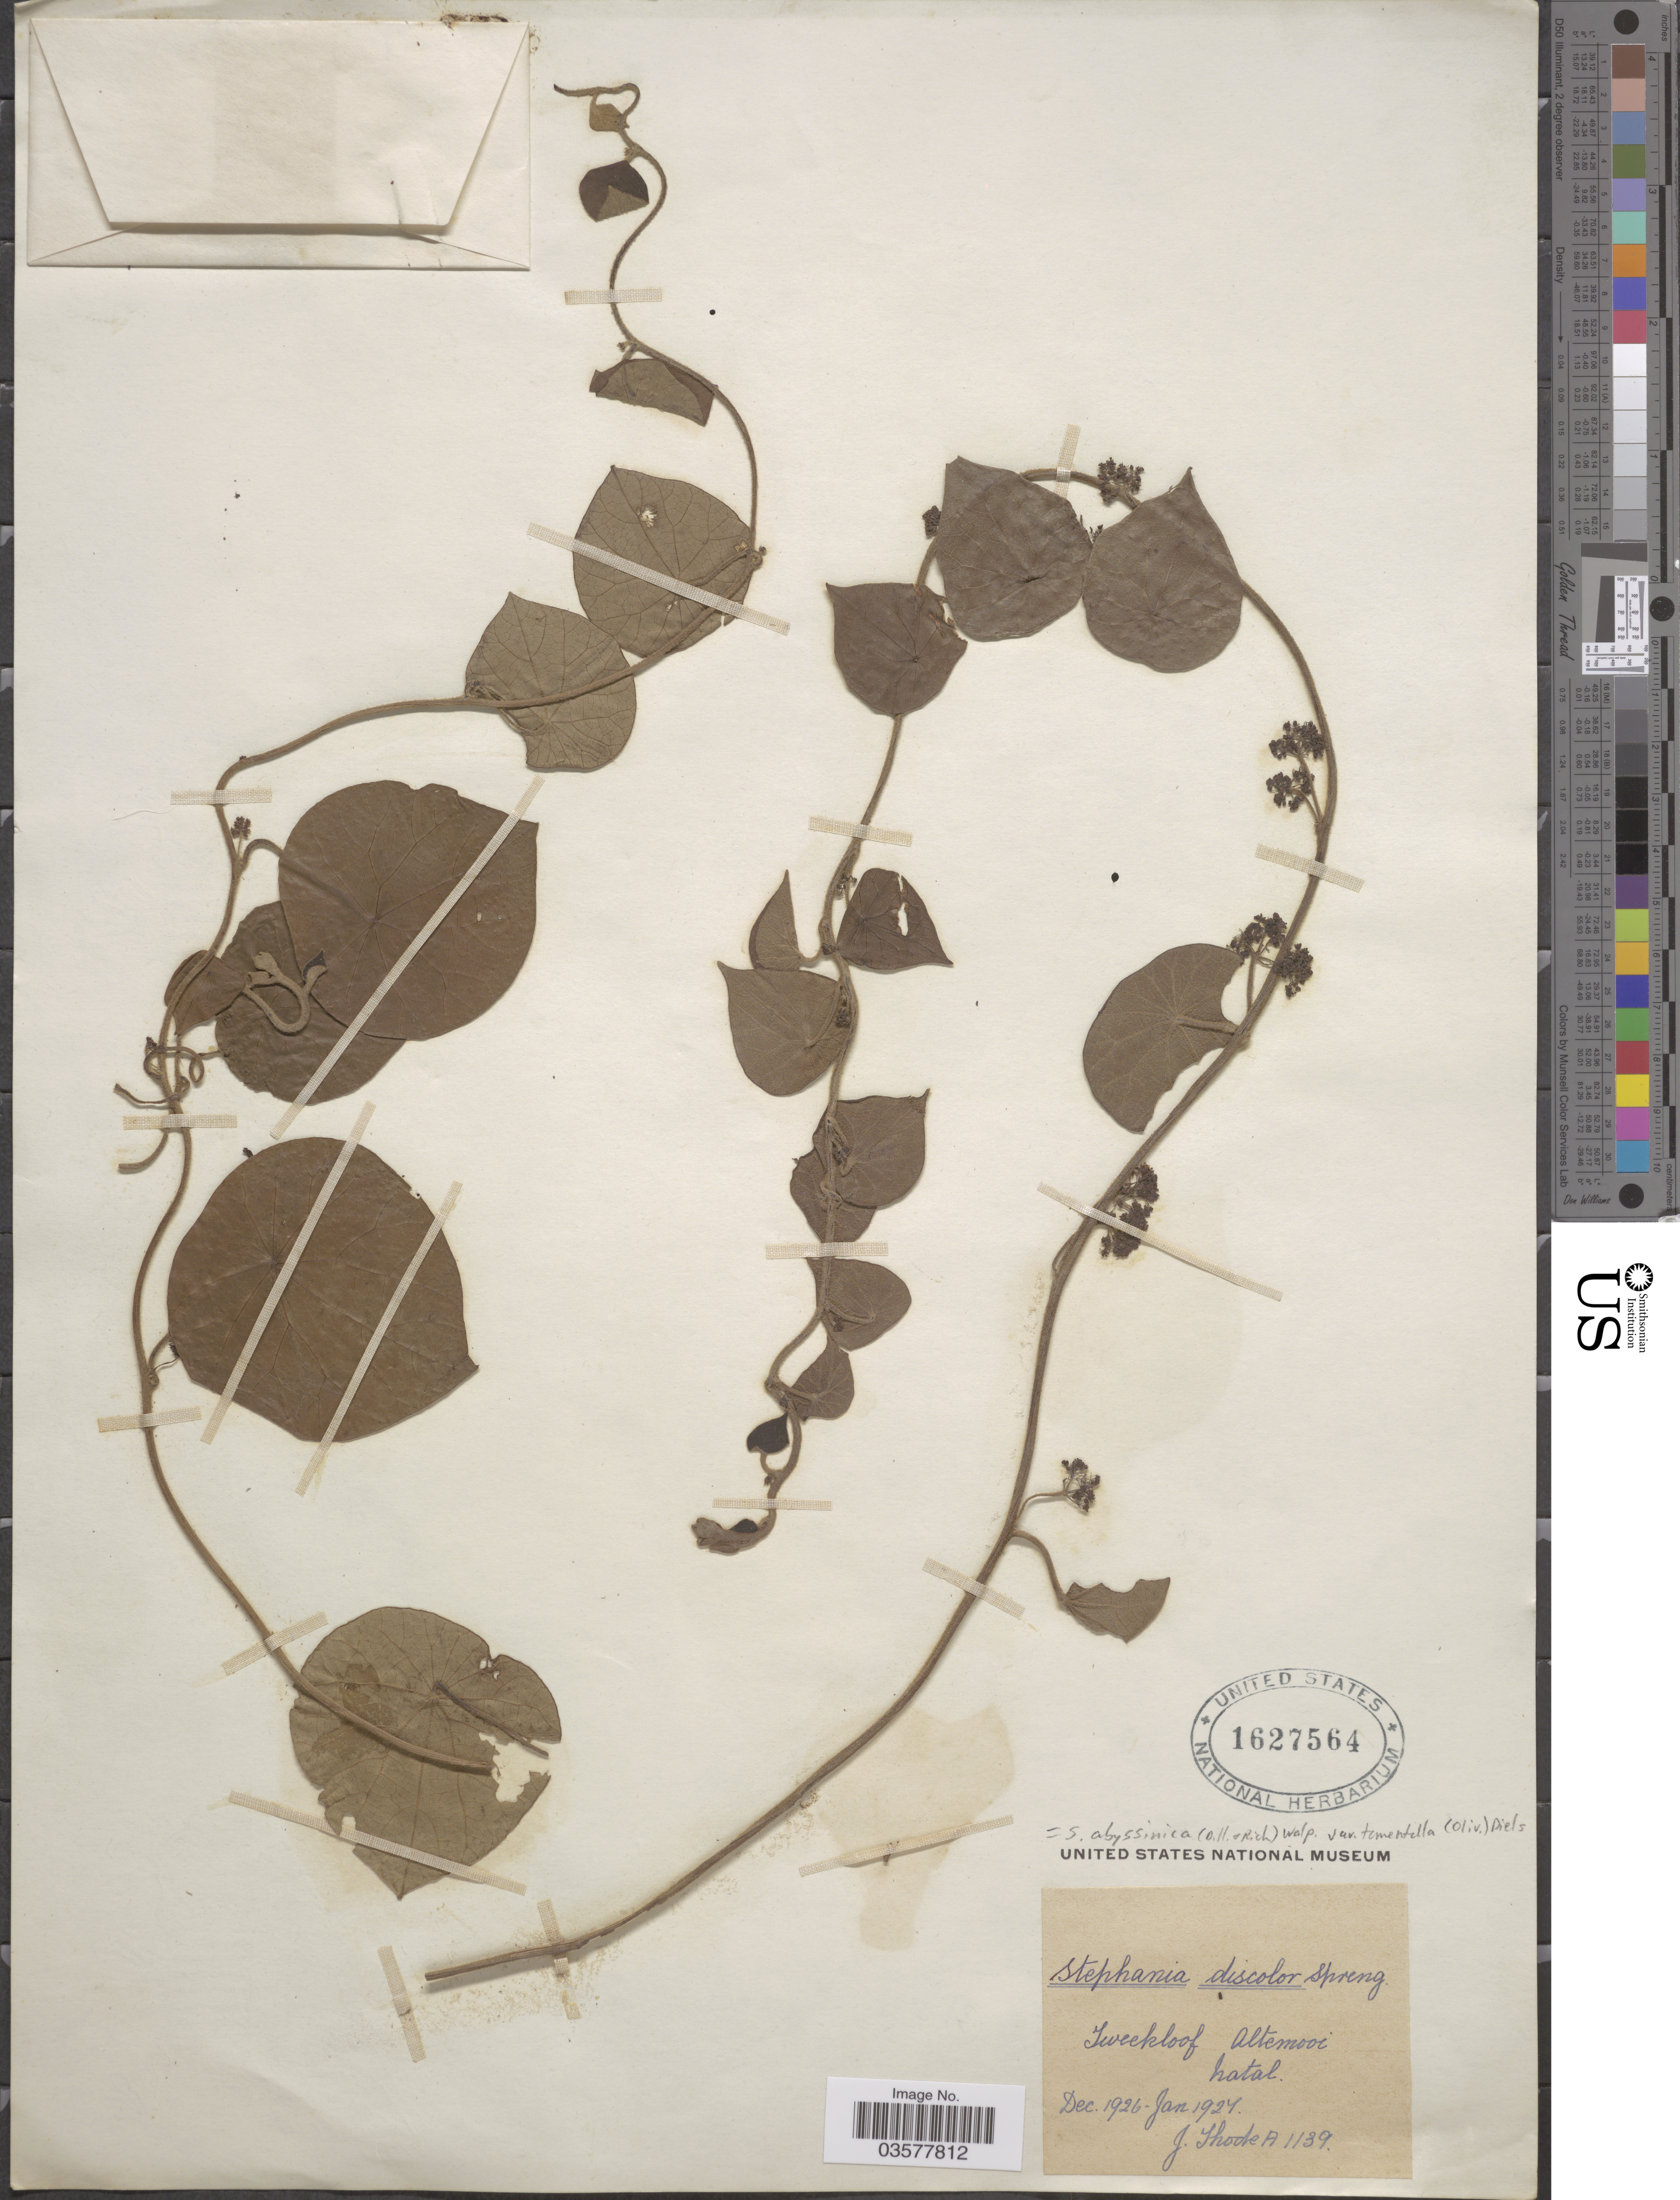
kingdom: Plantae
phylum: Tracheophyta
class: Magnoliopsida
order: Ranunculales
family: Menispermaceae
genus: Stephania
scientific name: Stephania abyssinica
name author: (Quart.-Dill. & A. Rich.) Walp.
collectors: J. Thode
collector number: A 1139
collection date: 1926-12/1927-01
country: South Africa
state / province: KwaZulu-Natal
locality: Tweekloof Altemooi Natal.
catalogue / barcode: US 1627564